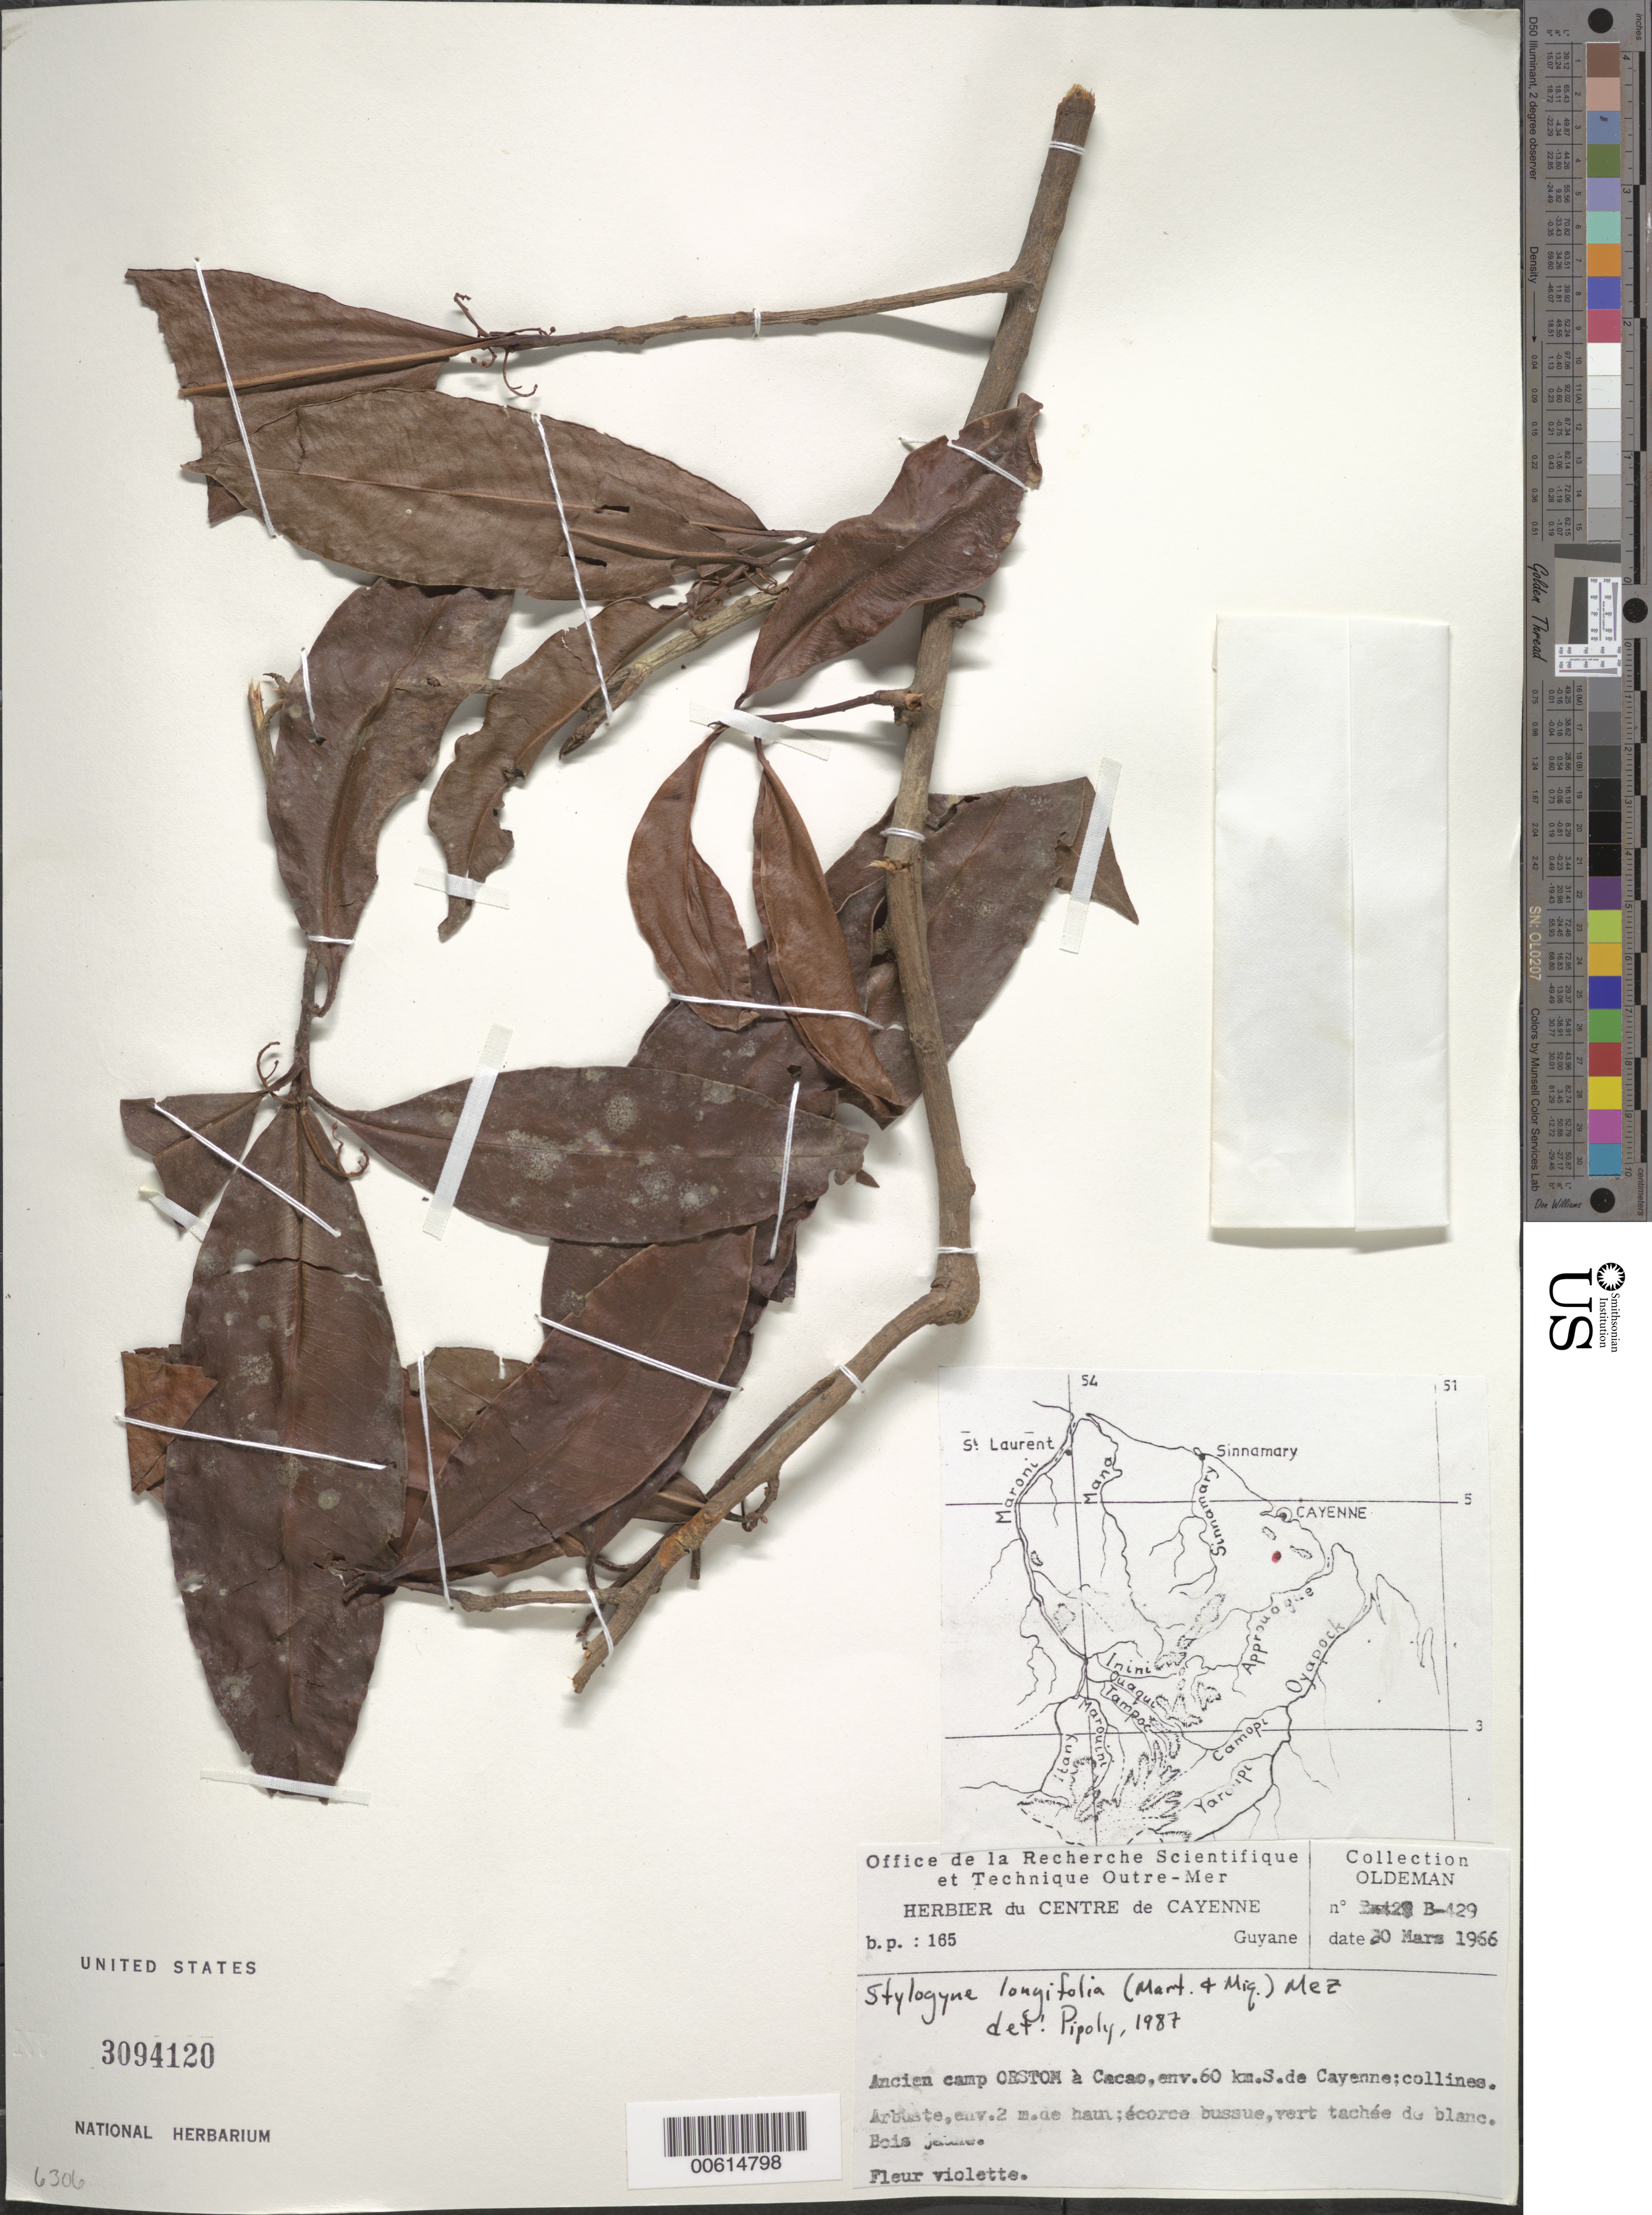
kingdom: Plantae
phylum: Tracheophyta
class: Magnoliopsida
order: Ericales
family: Primulaceae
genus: Stylogyne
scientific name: Stylogyne longifolia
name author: Mez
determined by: Pipoly, J. J., III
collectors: R. Oldeman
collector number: B 429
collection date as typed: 20-Mar-66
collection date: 1966-03-20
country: French Guiana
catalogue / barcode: US 3094120